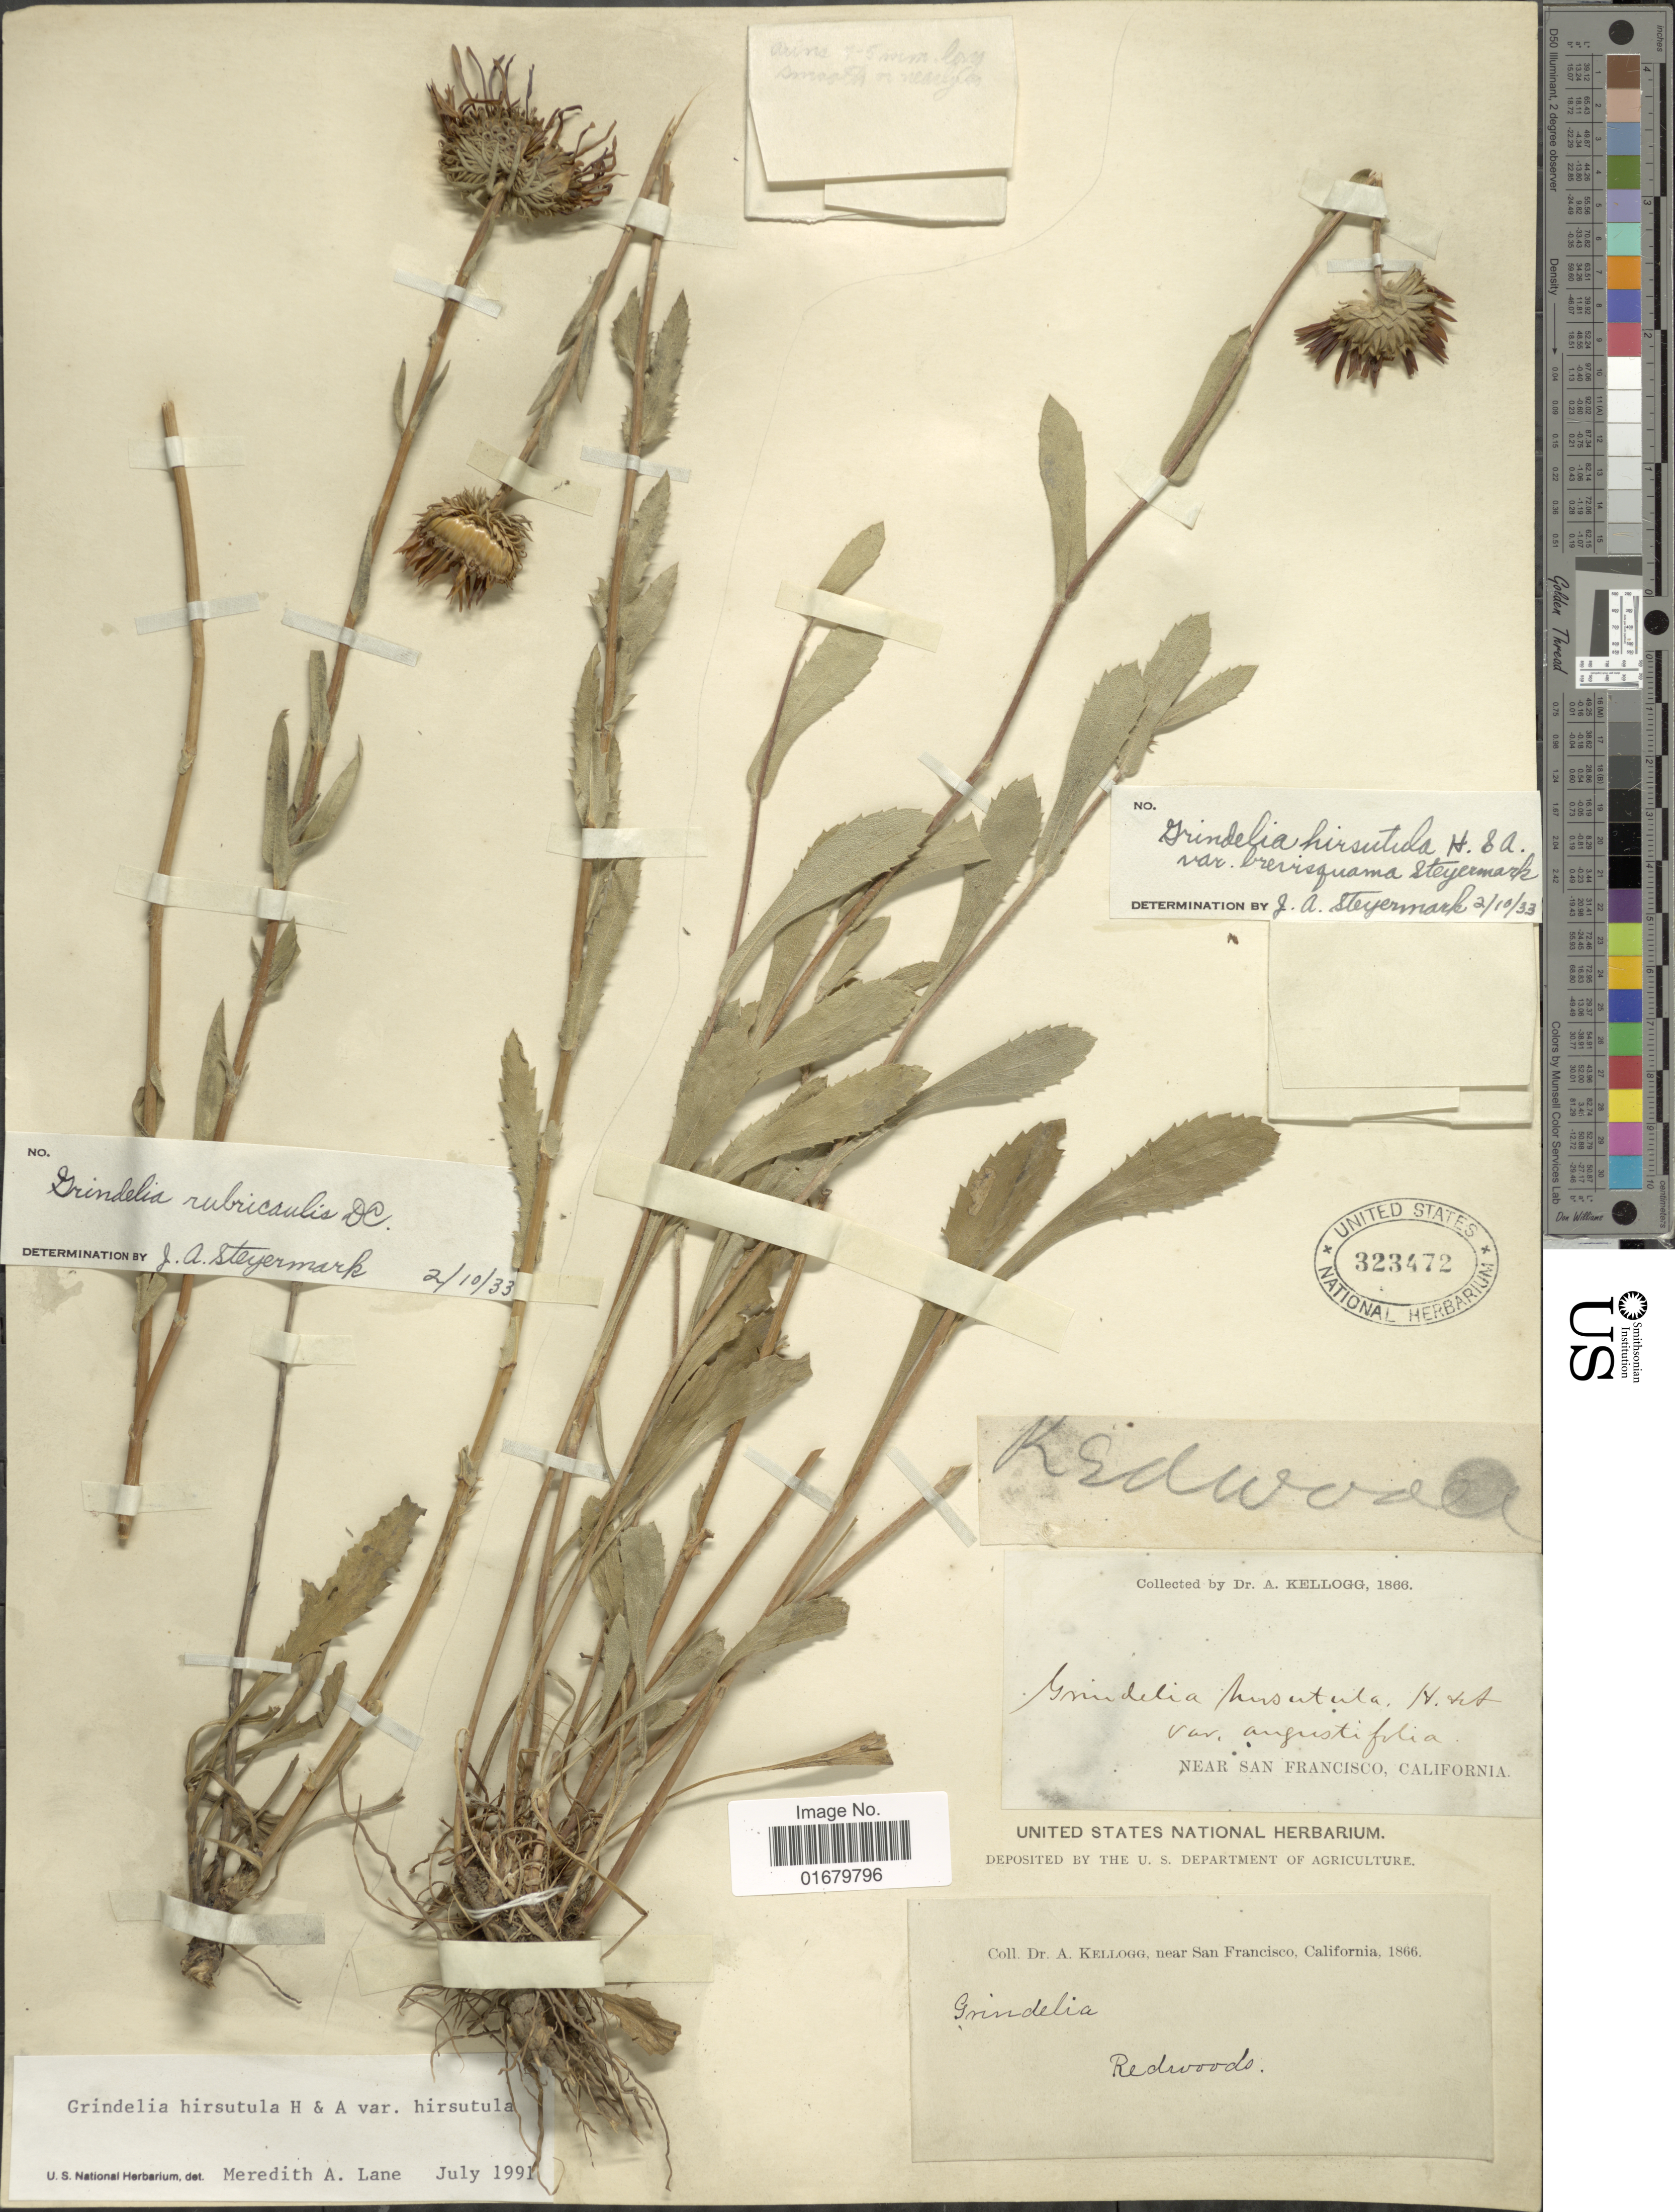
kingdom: Plantae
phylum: Tracheophyta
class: Magnoliopsida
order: Asterales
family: Asteraceae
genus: Grindelia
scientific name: Grindelia hirsutula var. hirsutula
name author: Hook. & Arn.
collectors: A. Kellogg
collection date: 1866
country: United States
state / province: California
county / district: San Francisco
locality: Near San Francisco. Redwoods.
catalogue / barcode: US 323472